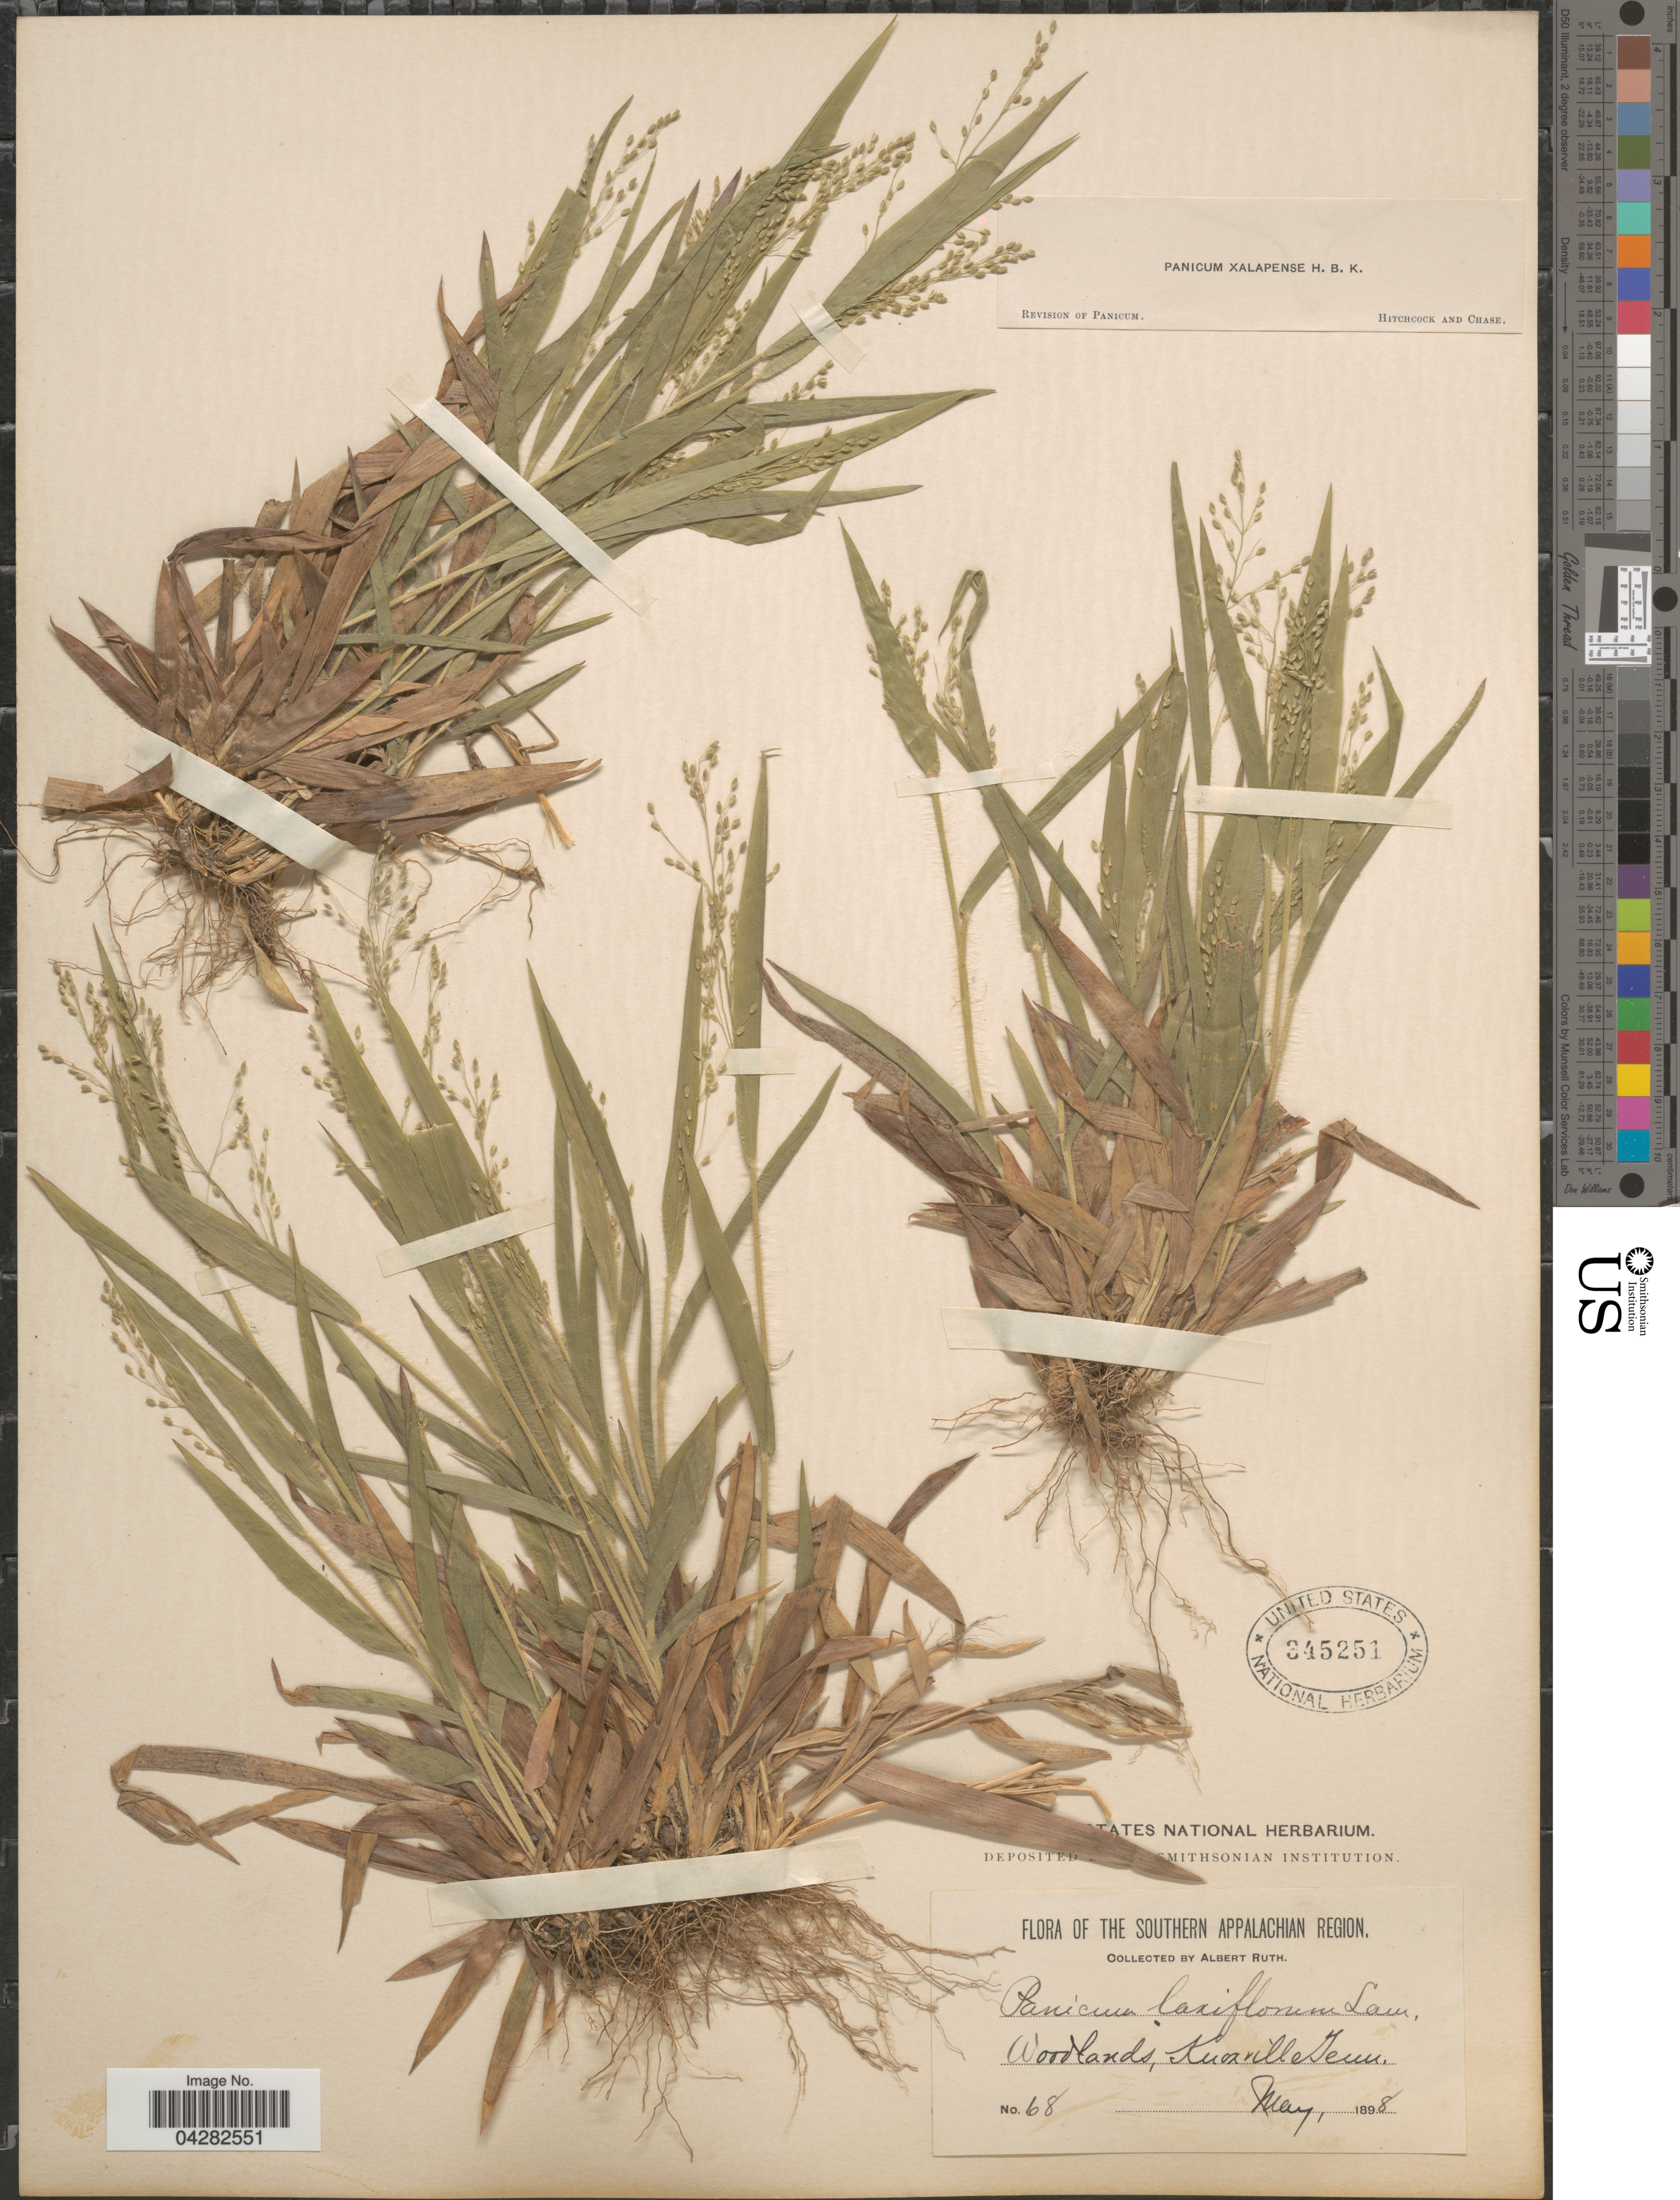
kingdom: Plantae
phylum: Tracheophyta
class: Liliopsida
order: Poales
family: Poaceae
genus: Dichanthelium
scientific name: Dichanthelium laxiflorum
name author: (Lam.) Gould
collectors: A. Ruth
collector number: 68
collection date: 1898-05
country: United States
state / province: Tennessee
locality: The Southern Appalachian Region. Woodlands, Knoxville.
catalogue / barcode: US 345251